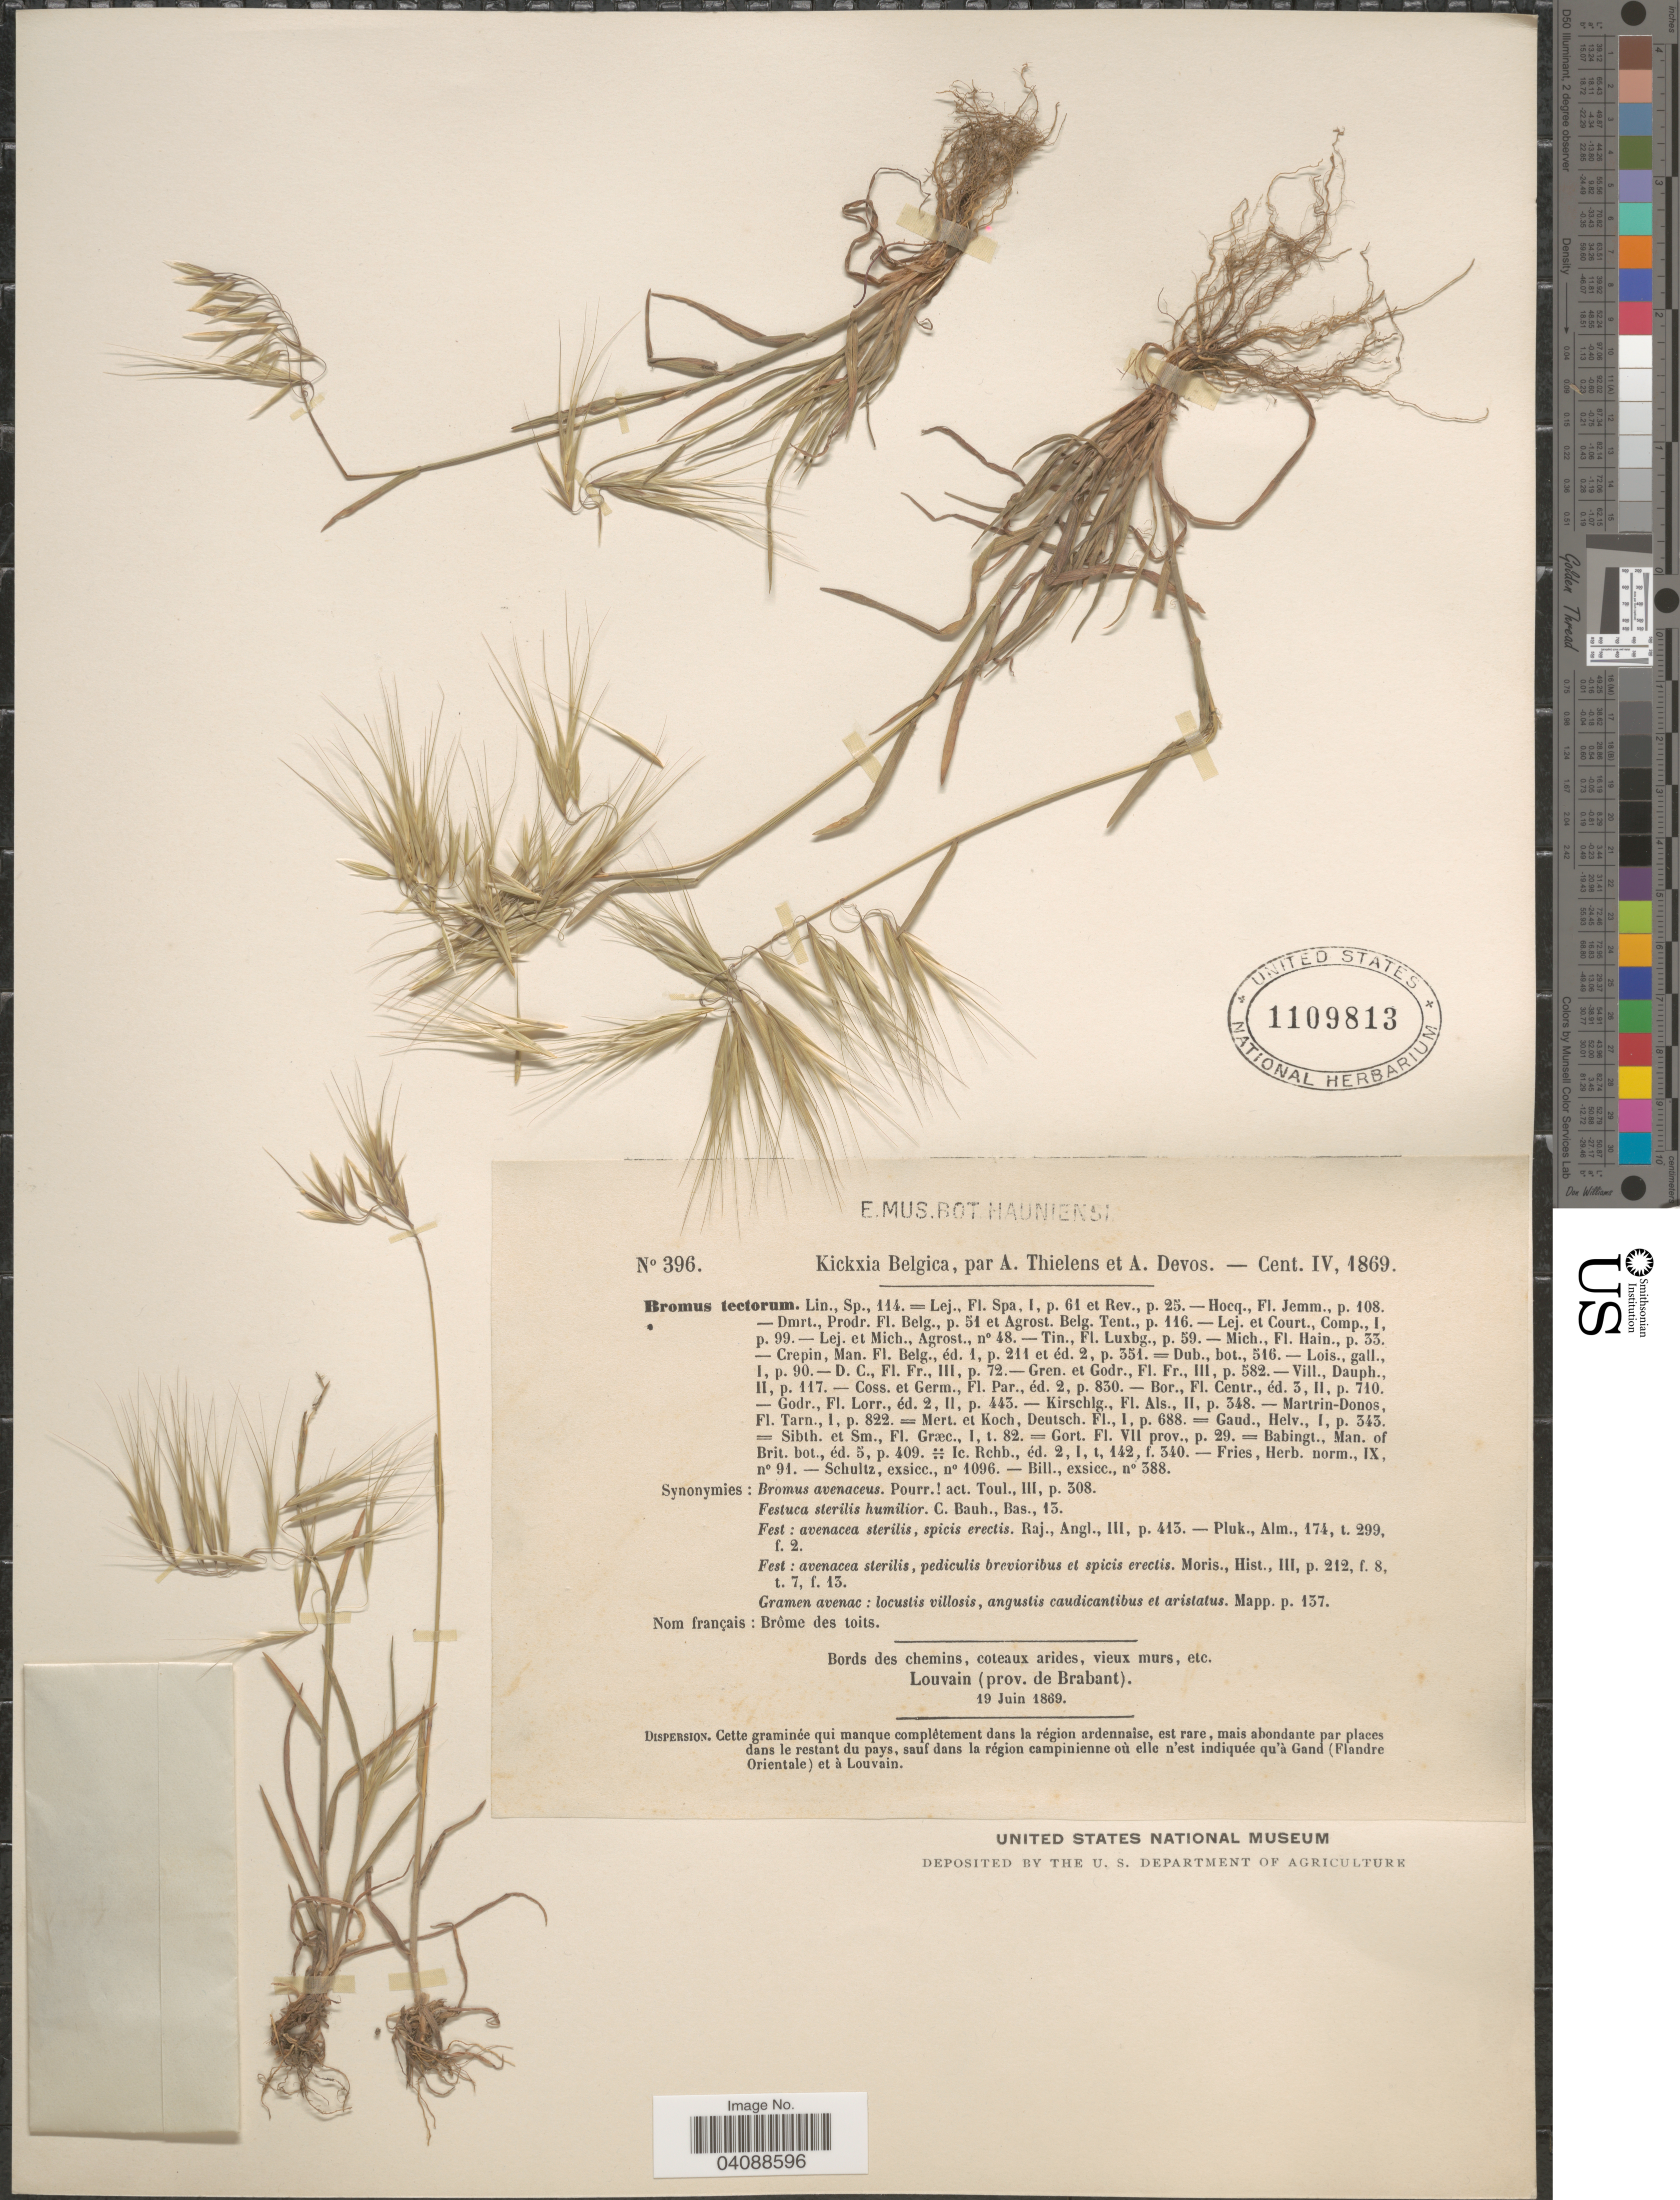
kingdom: Plantae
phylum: Tracheophyta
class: Liliopsida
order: Poales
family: Poaceae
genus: Bromus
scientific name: Bromus tectorum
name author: L.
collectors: A. Thielens & A. deVos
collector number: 396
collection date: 1869-06-19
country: Belgium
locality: Kickxia Belgica. [unsure placement] Louvain (prov. de Brabant).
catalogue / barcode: US 1109813